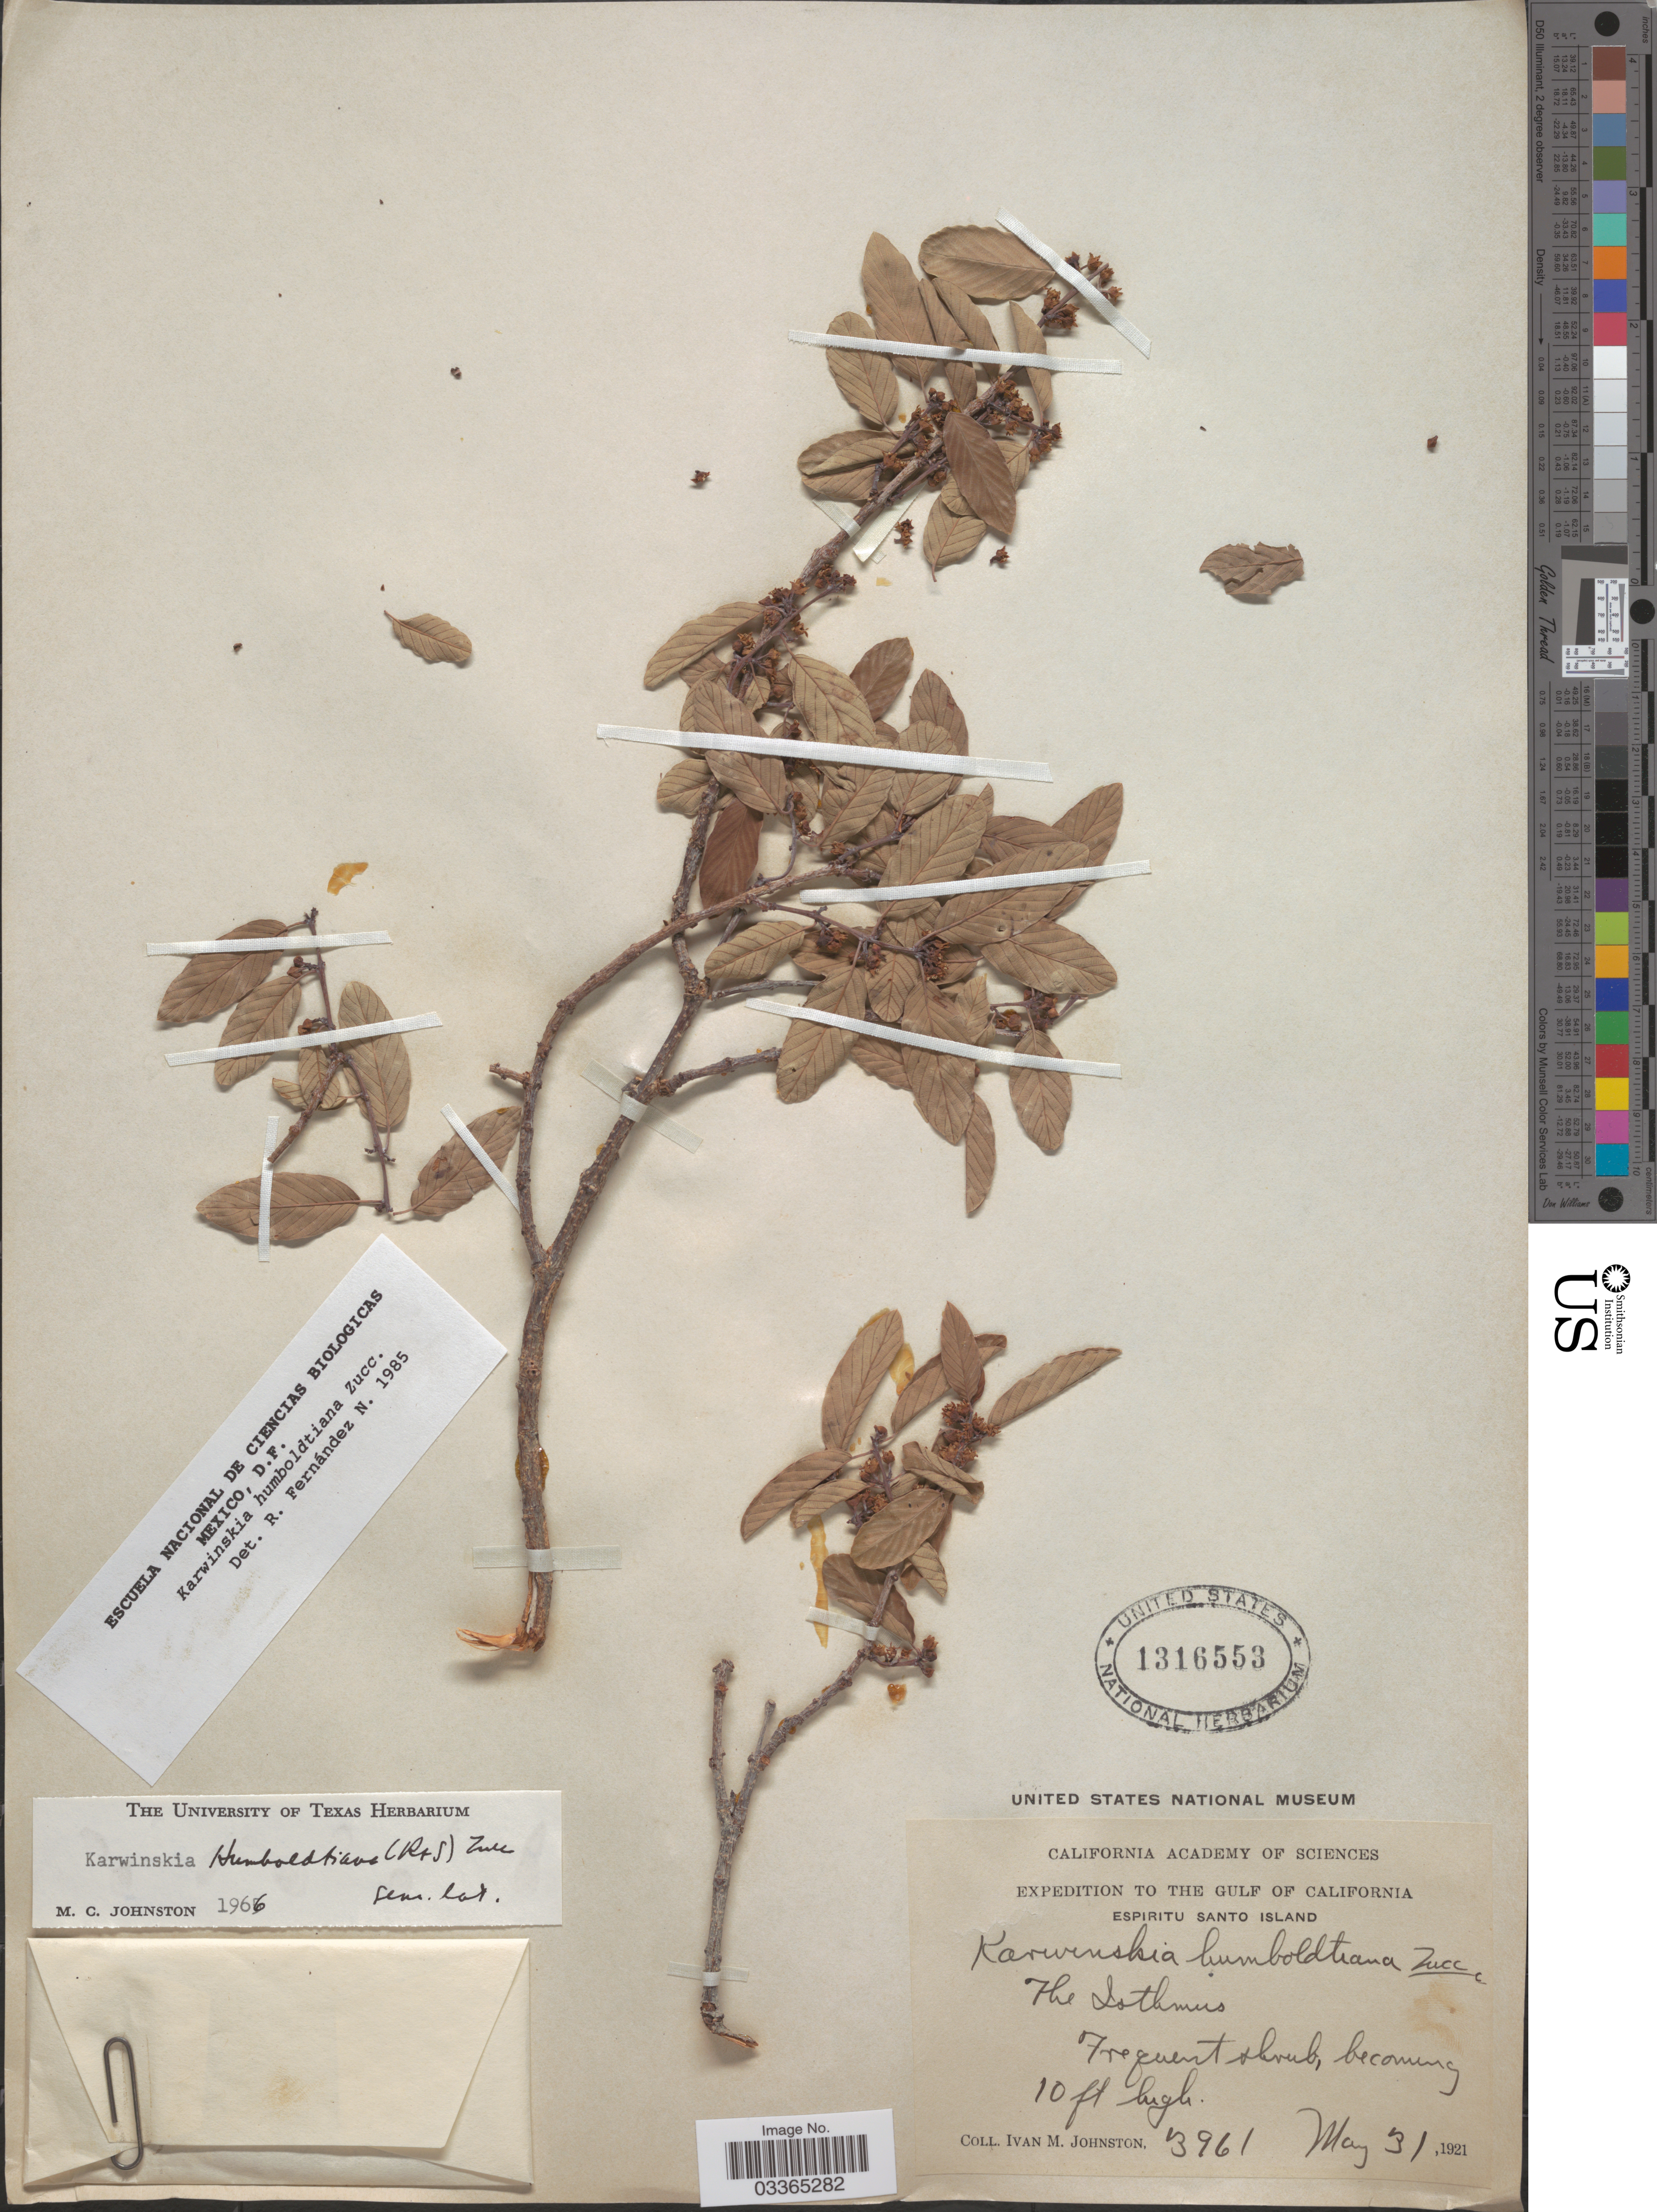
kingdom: Plantae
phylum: Tracheophyta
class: Magnoliopsida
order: Rosales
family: Rhamnaceae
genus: Karwinskia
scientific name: Karwinskia humboldtiana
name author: (Schult.) Zucc.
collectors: I.M. Johnston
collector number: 3961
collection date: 1921-05-31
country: Mexico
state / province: Baja California Sur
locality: The Gulf of California. Espiritu Santo Island. The Isthmus.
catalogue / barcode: US 1316553